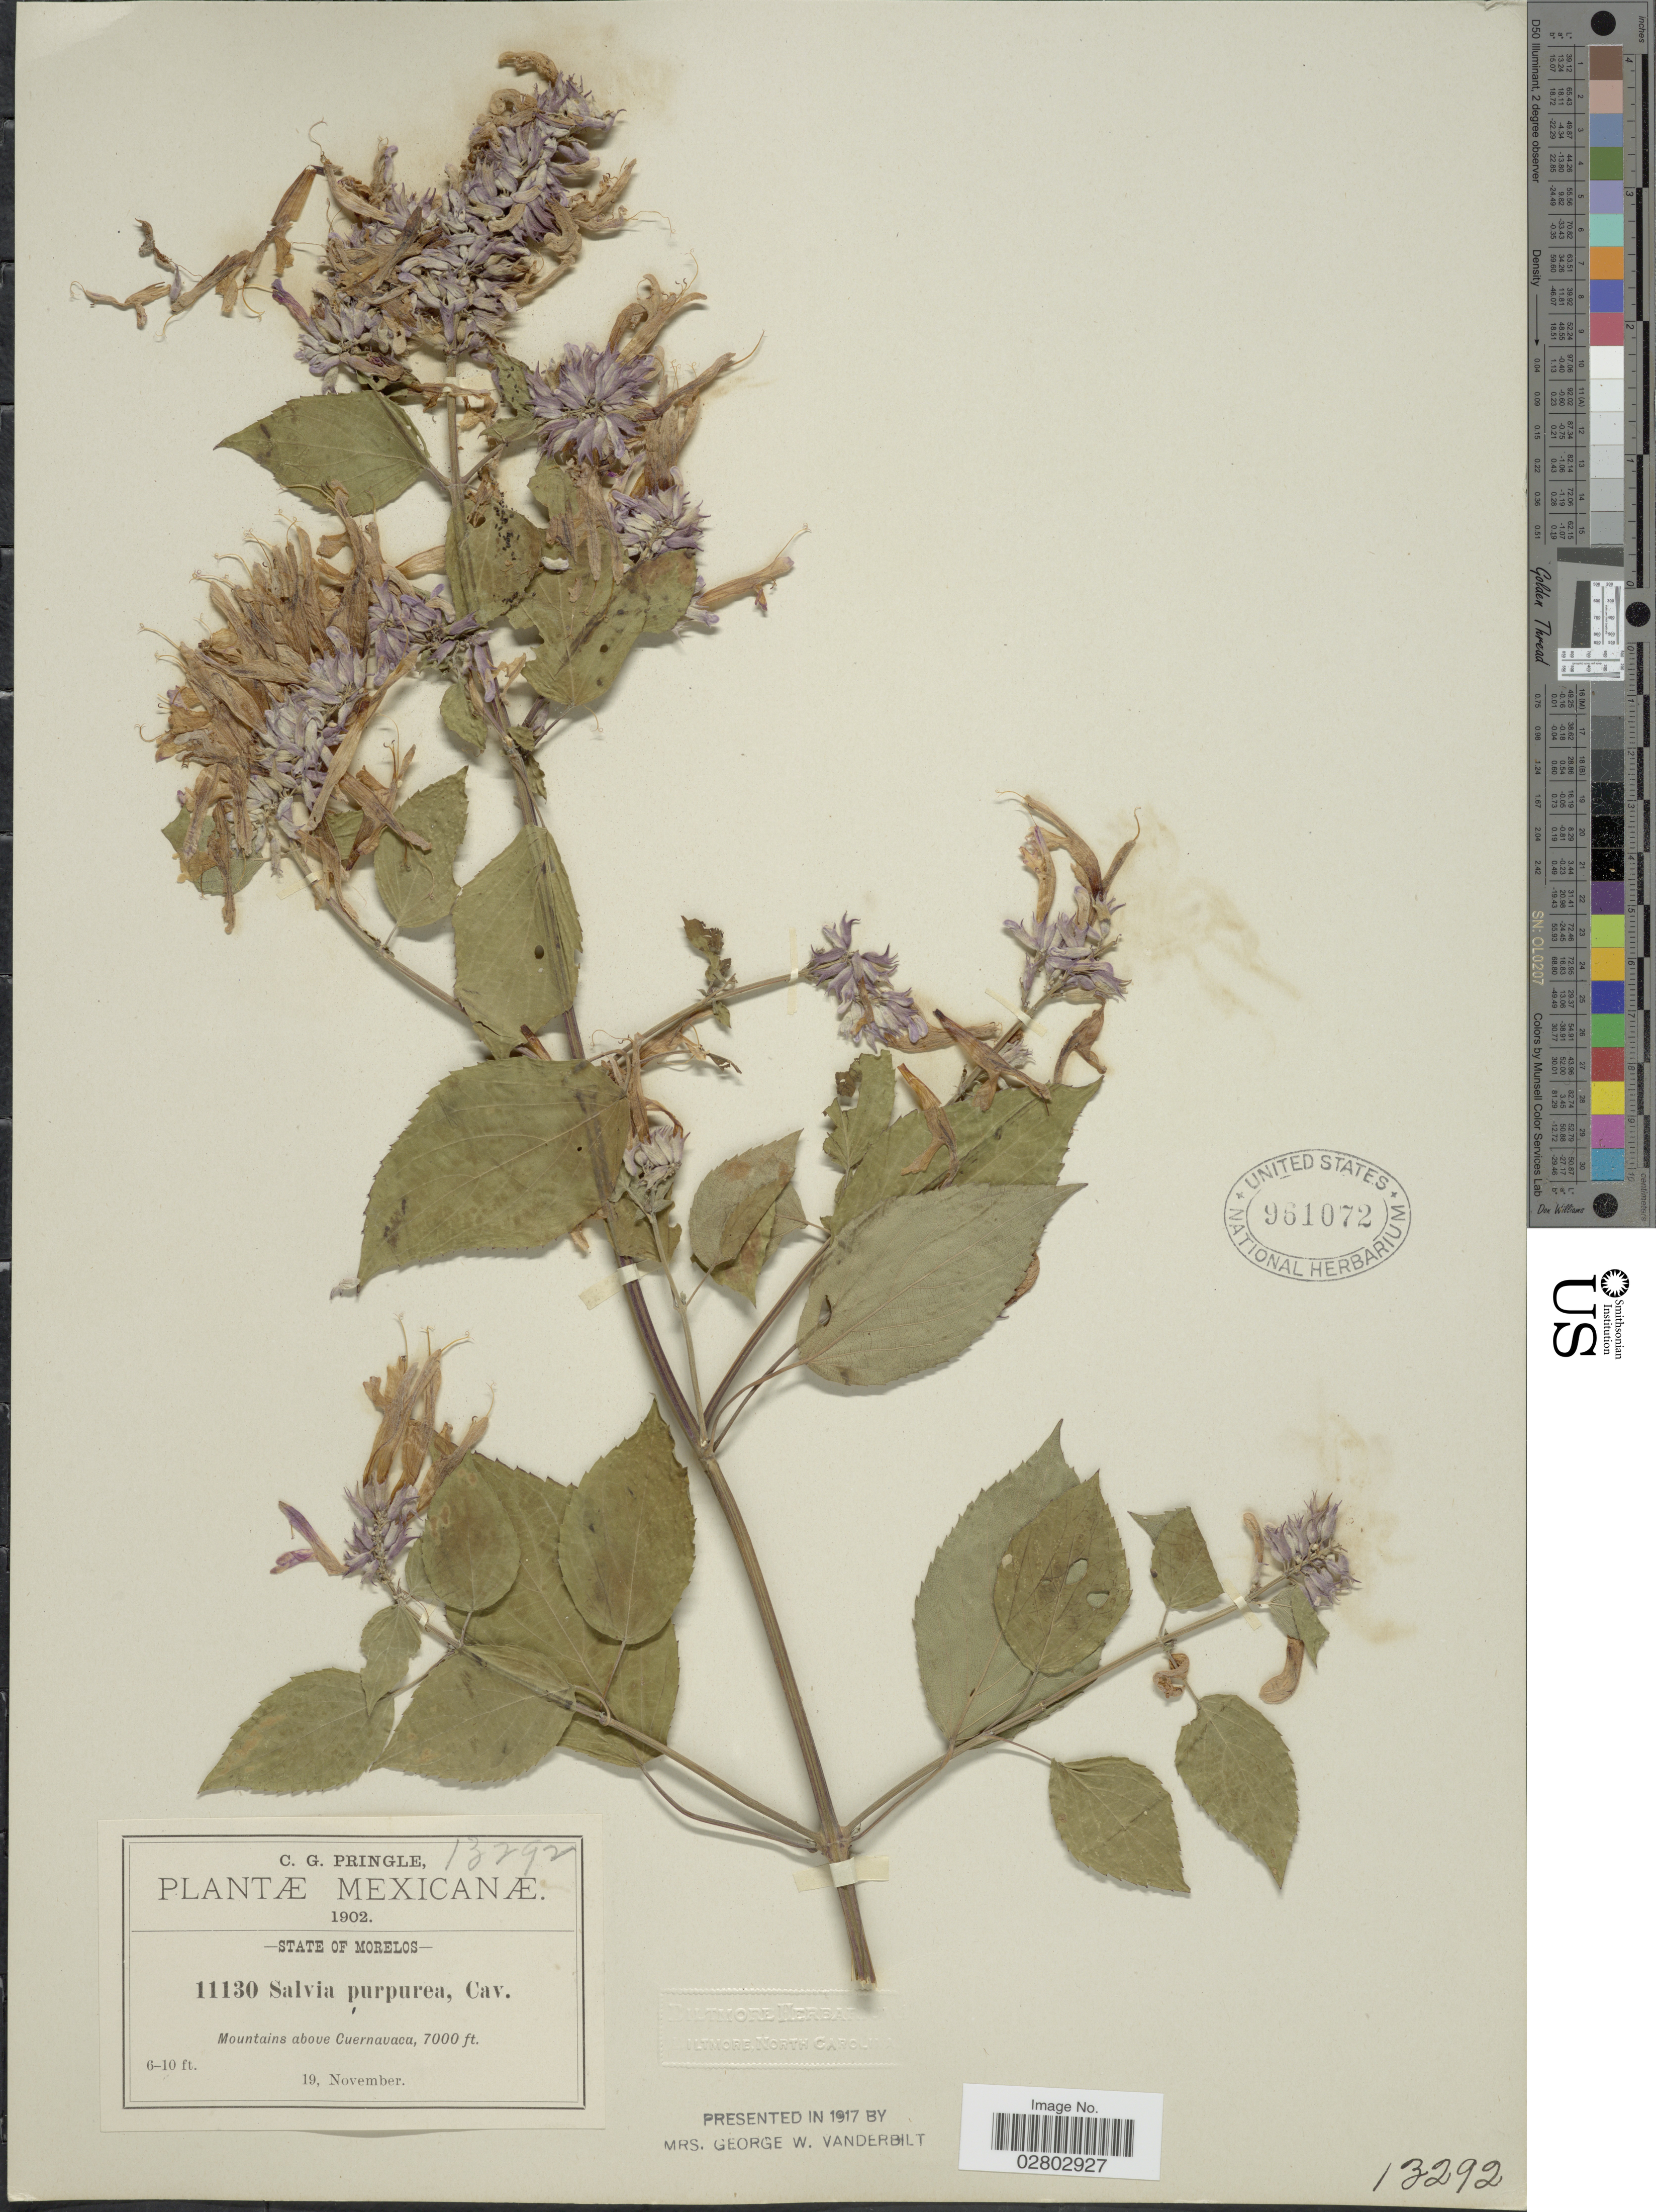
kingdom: Plantae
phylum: Tracheophyta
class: Magnoliopsida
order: Lamiales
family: Lamiaceae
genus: Salvia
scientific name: Salvia purpurea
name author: Cav.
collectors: C. G. Pringle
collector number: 11130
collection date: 1902-11-19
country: Mexico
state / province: Morelos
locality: State of Morelos, Mountains above Cuernavaca.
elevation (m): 2134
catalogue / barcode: US 961072